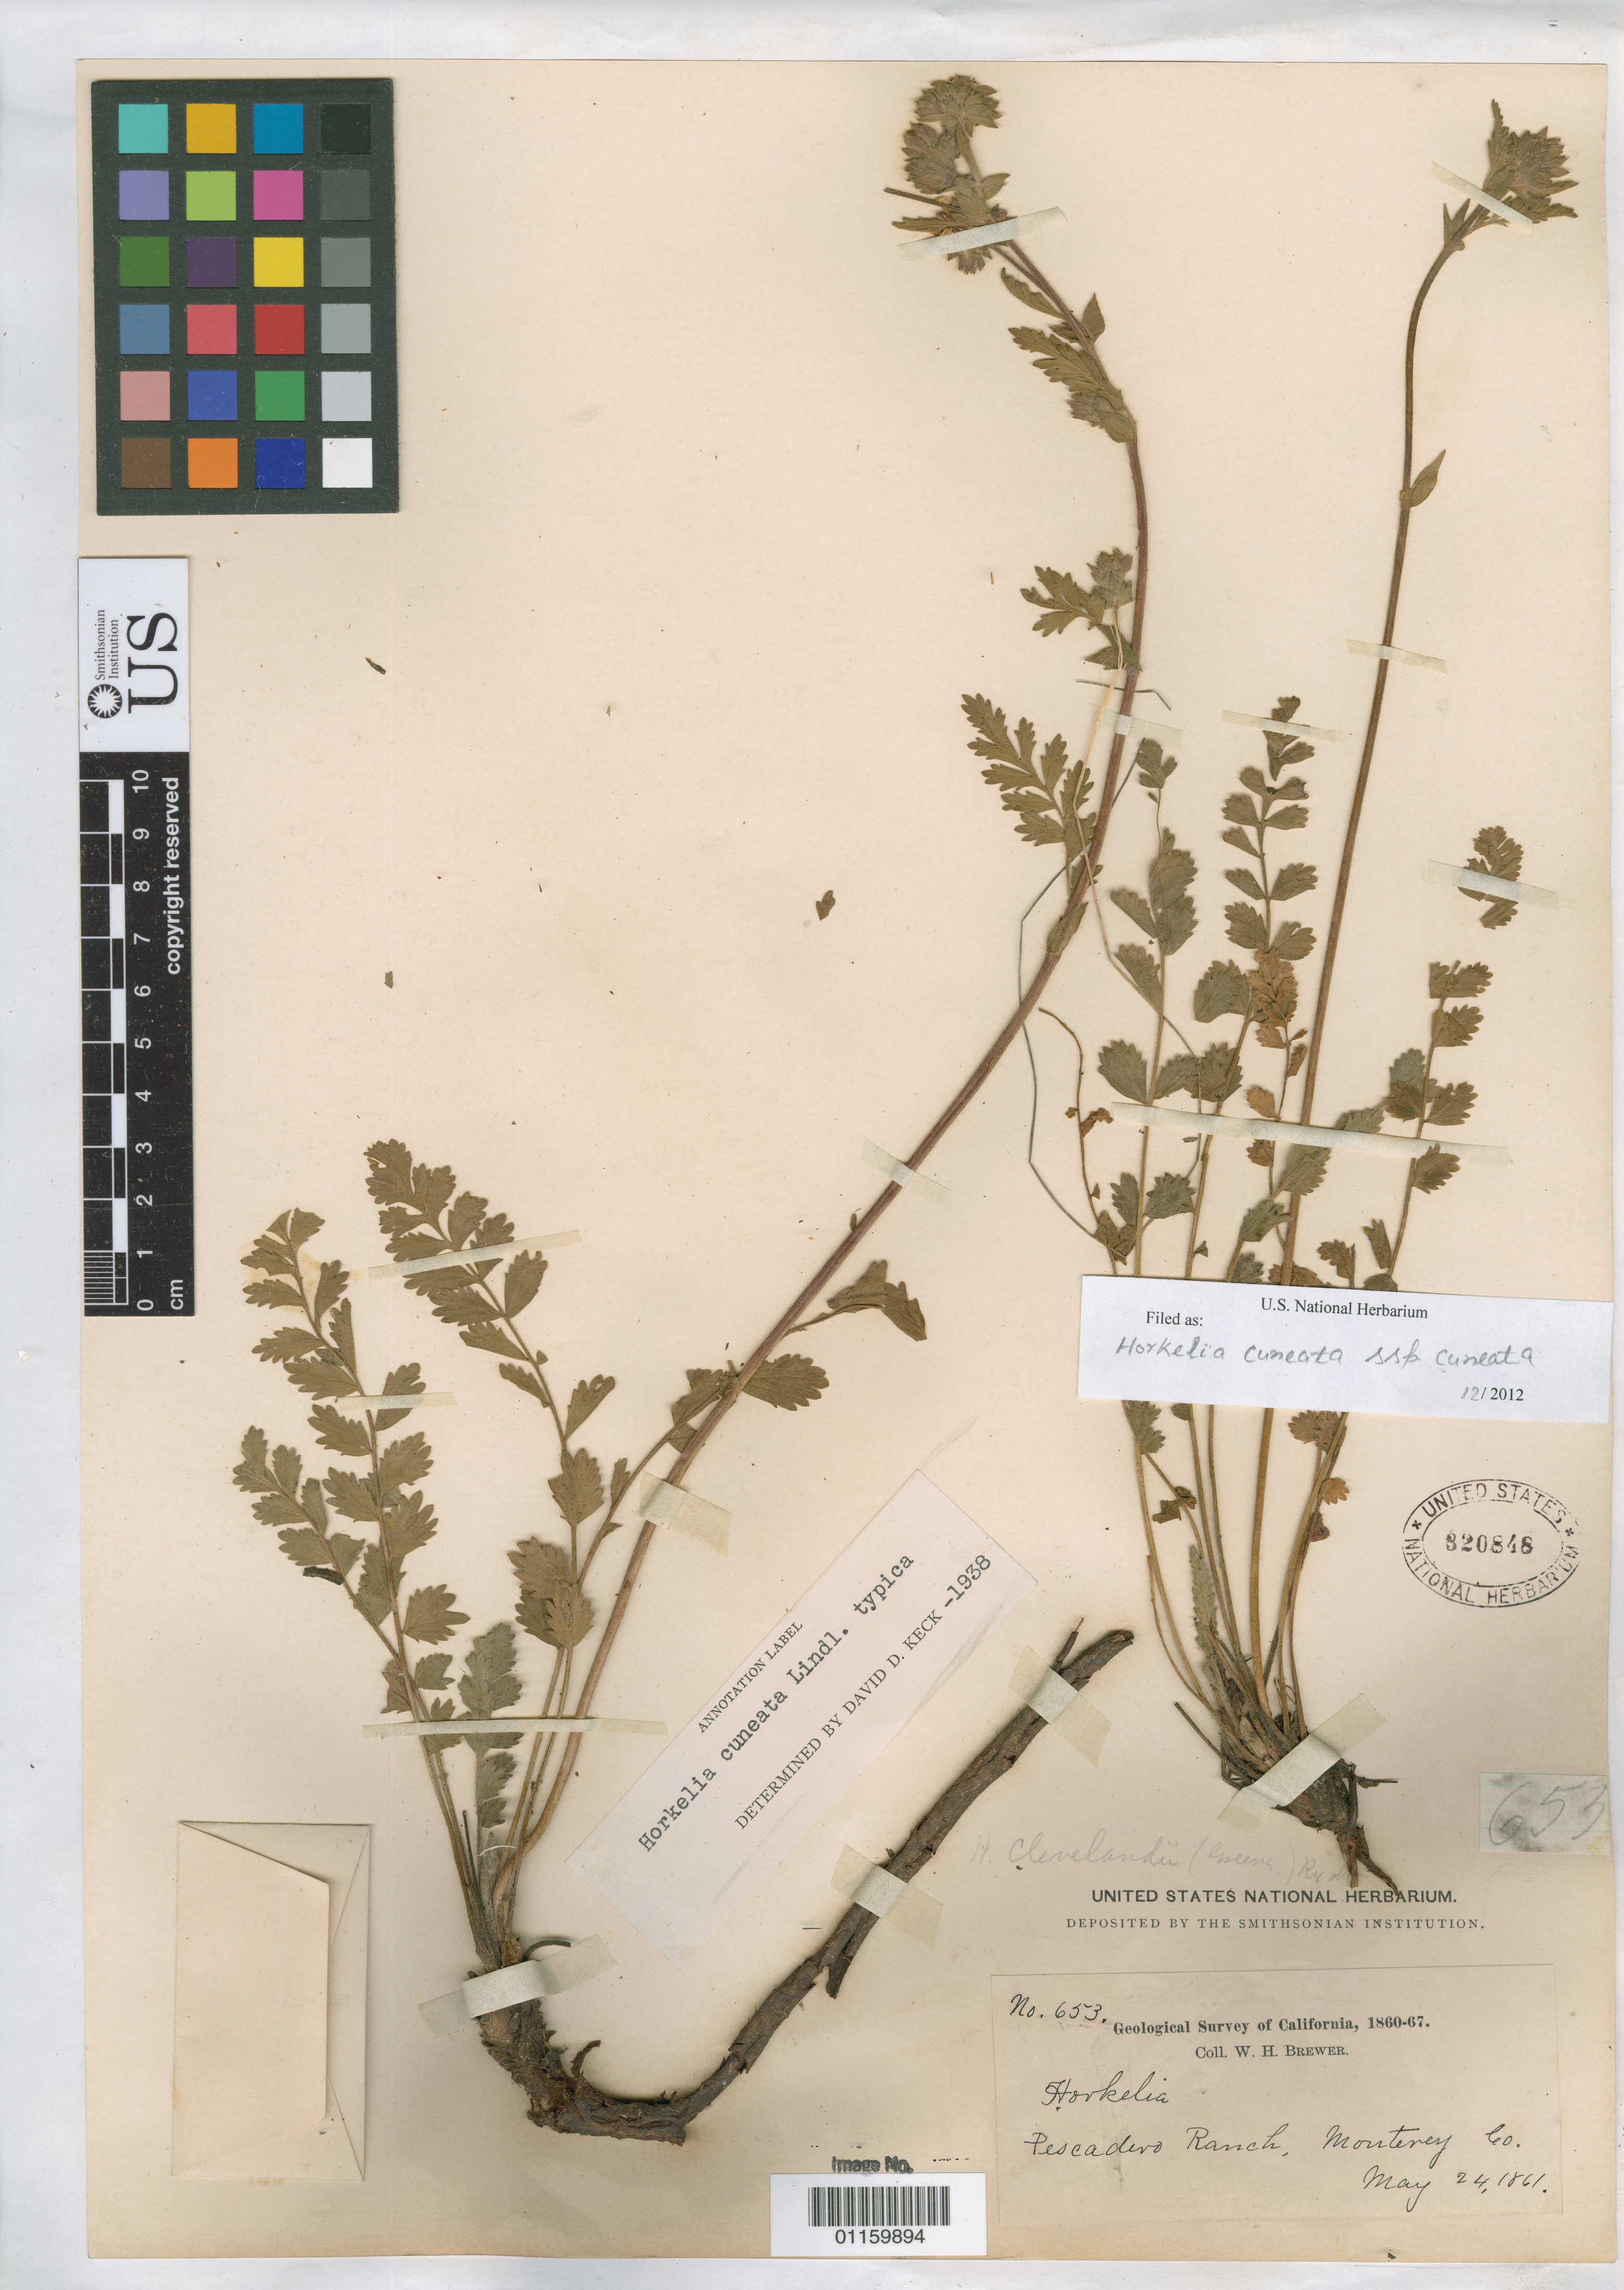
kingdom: Plantae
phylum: Tracheophyta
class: Magnoliopsida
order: Rosales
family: Rosaceae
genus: Potentilla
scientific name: Potentilla lindleyi var. lindleyi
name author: Greene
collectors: W. H. Brewer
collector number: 653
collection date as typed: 24 May 1861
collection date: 1861-05-24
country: United States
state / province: California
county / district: Monterey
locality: Pescadero Ranch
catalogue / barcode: US 820848